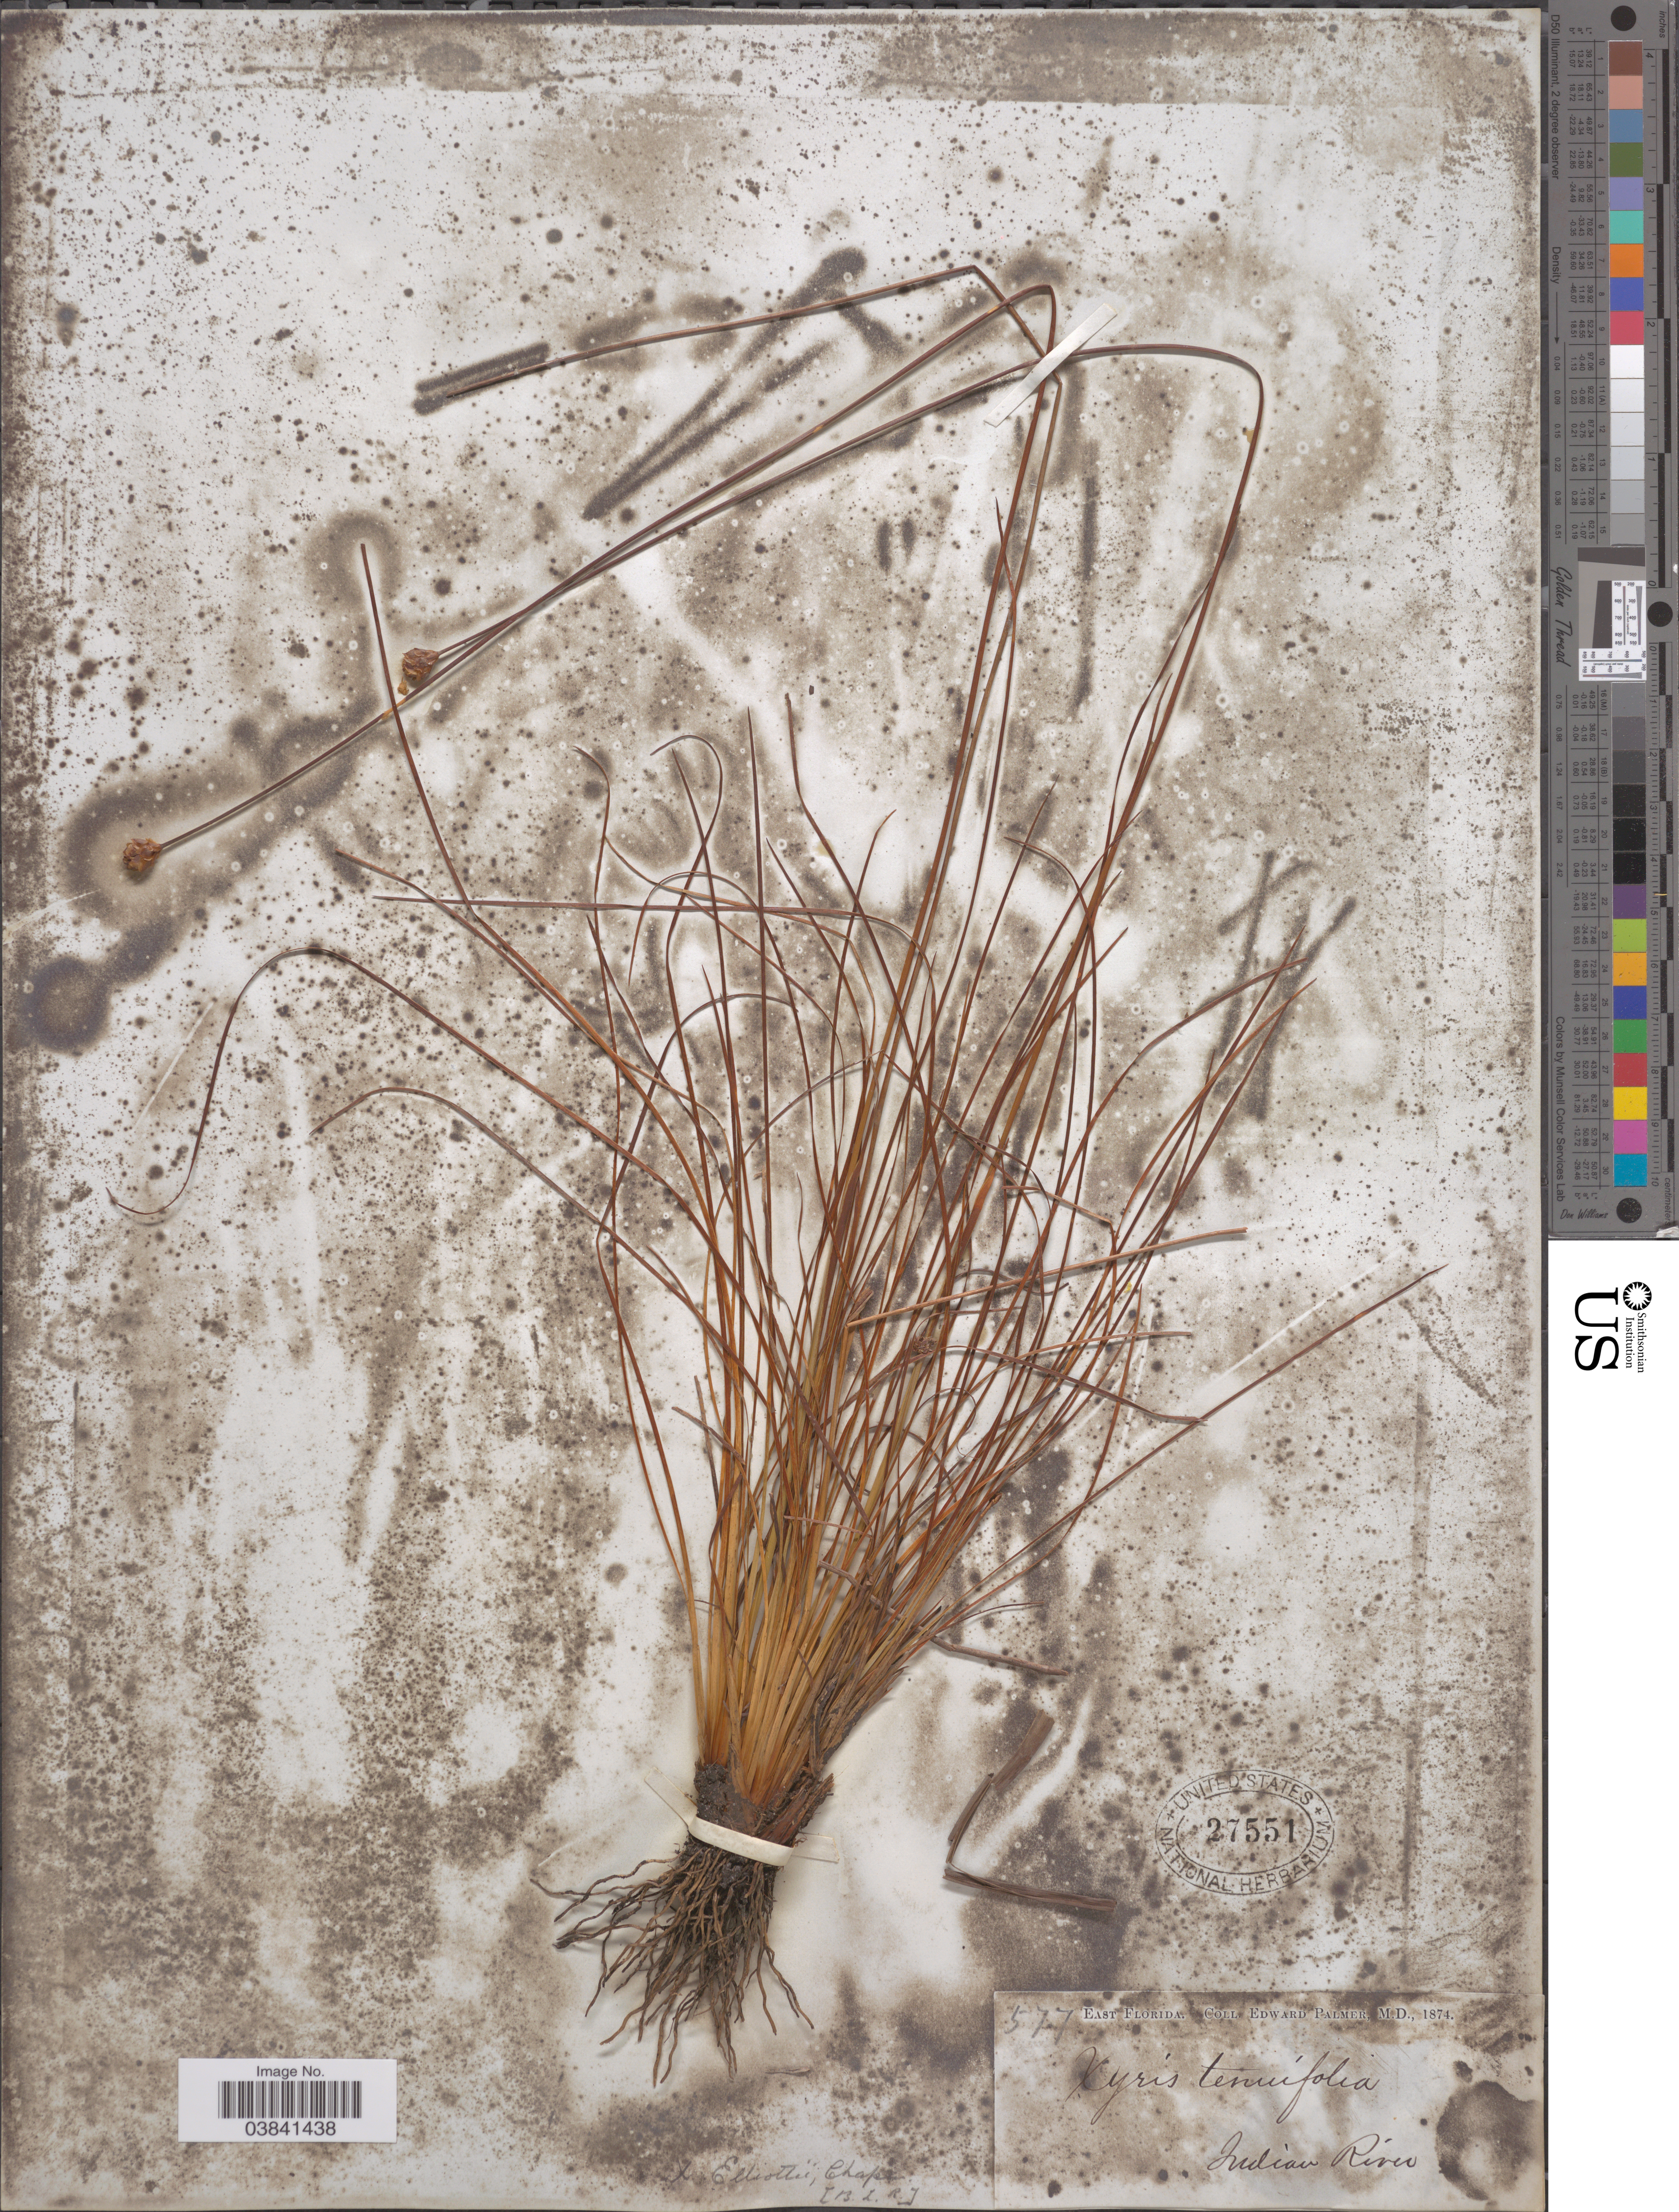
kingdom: Plantae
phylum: Tracheophyta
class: Liliopsida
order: Poales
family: Xyridaceae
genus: Xyris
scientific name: Xyris elliottii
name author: Chapm.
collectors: E. Palmer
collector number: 577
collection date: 1874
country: United States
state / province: Florida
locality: East Florida. Indian River.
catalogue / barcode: US 27551